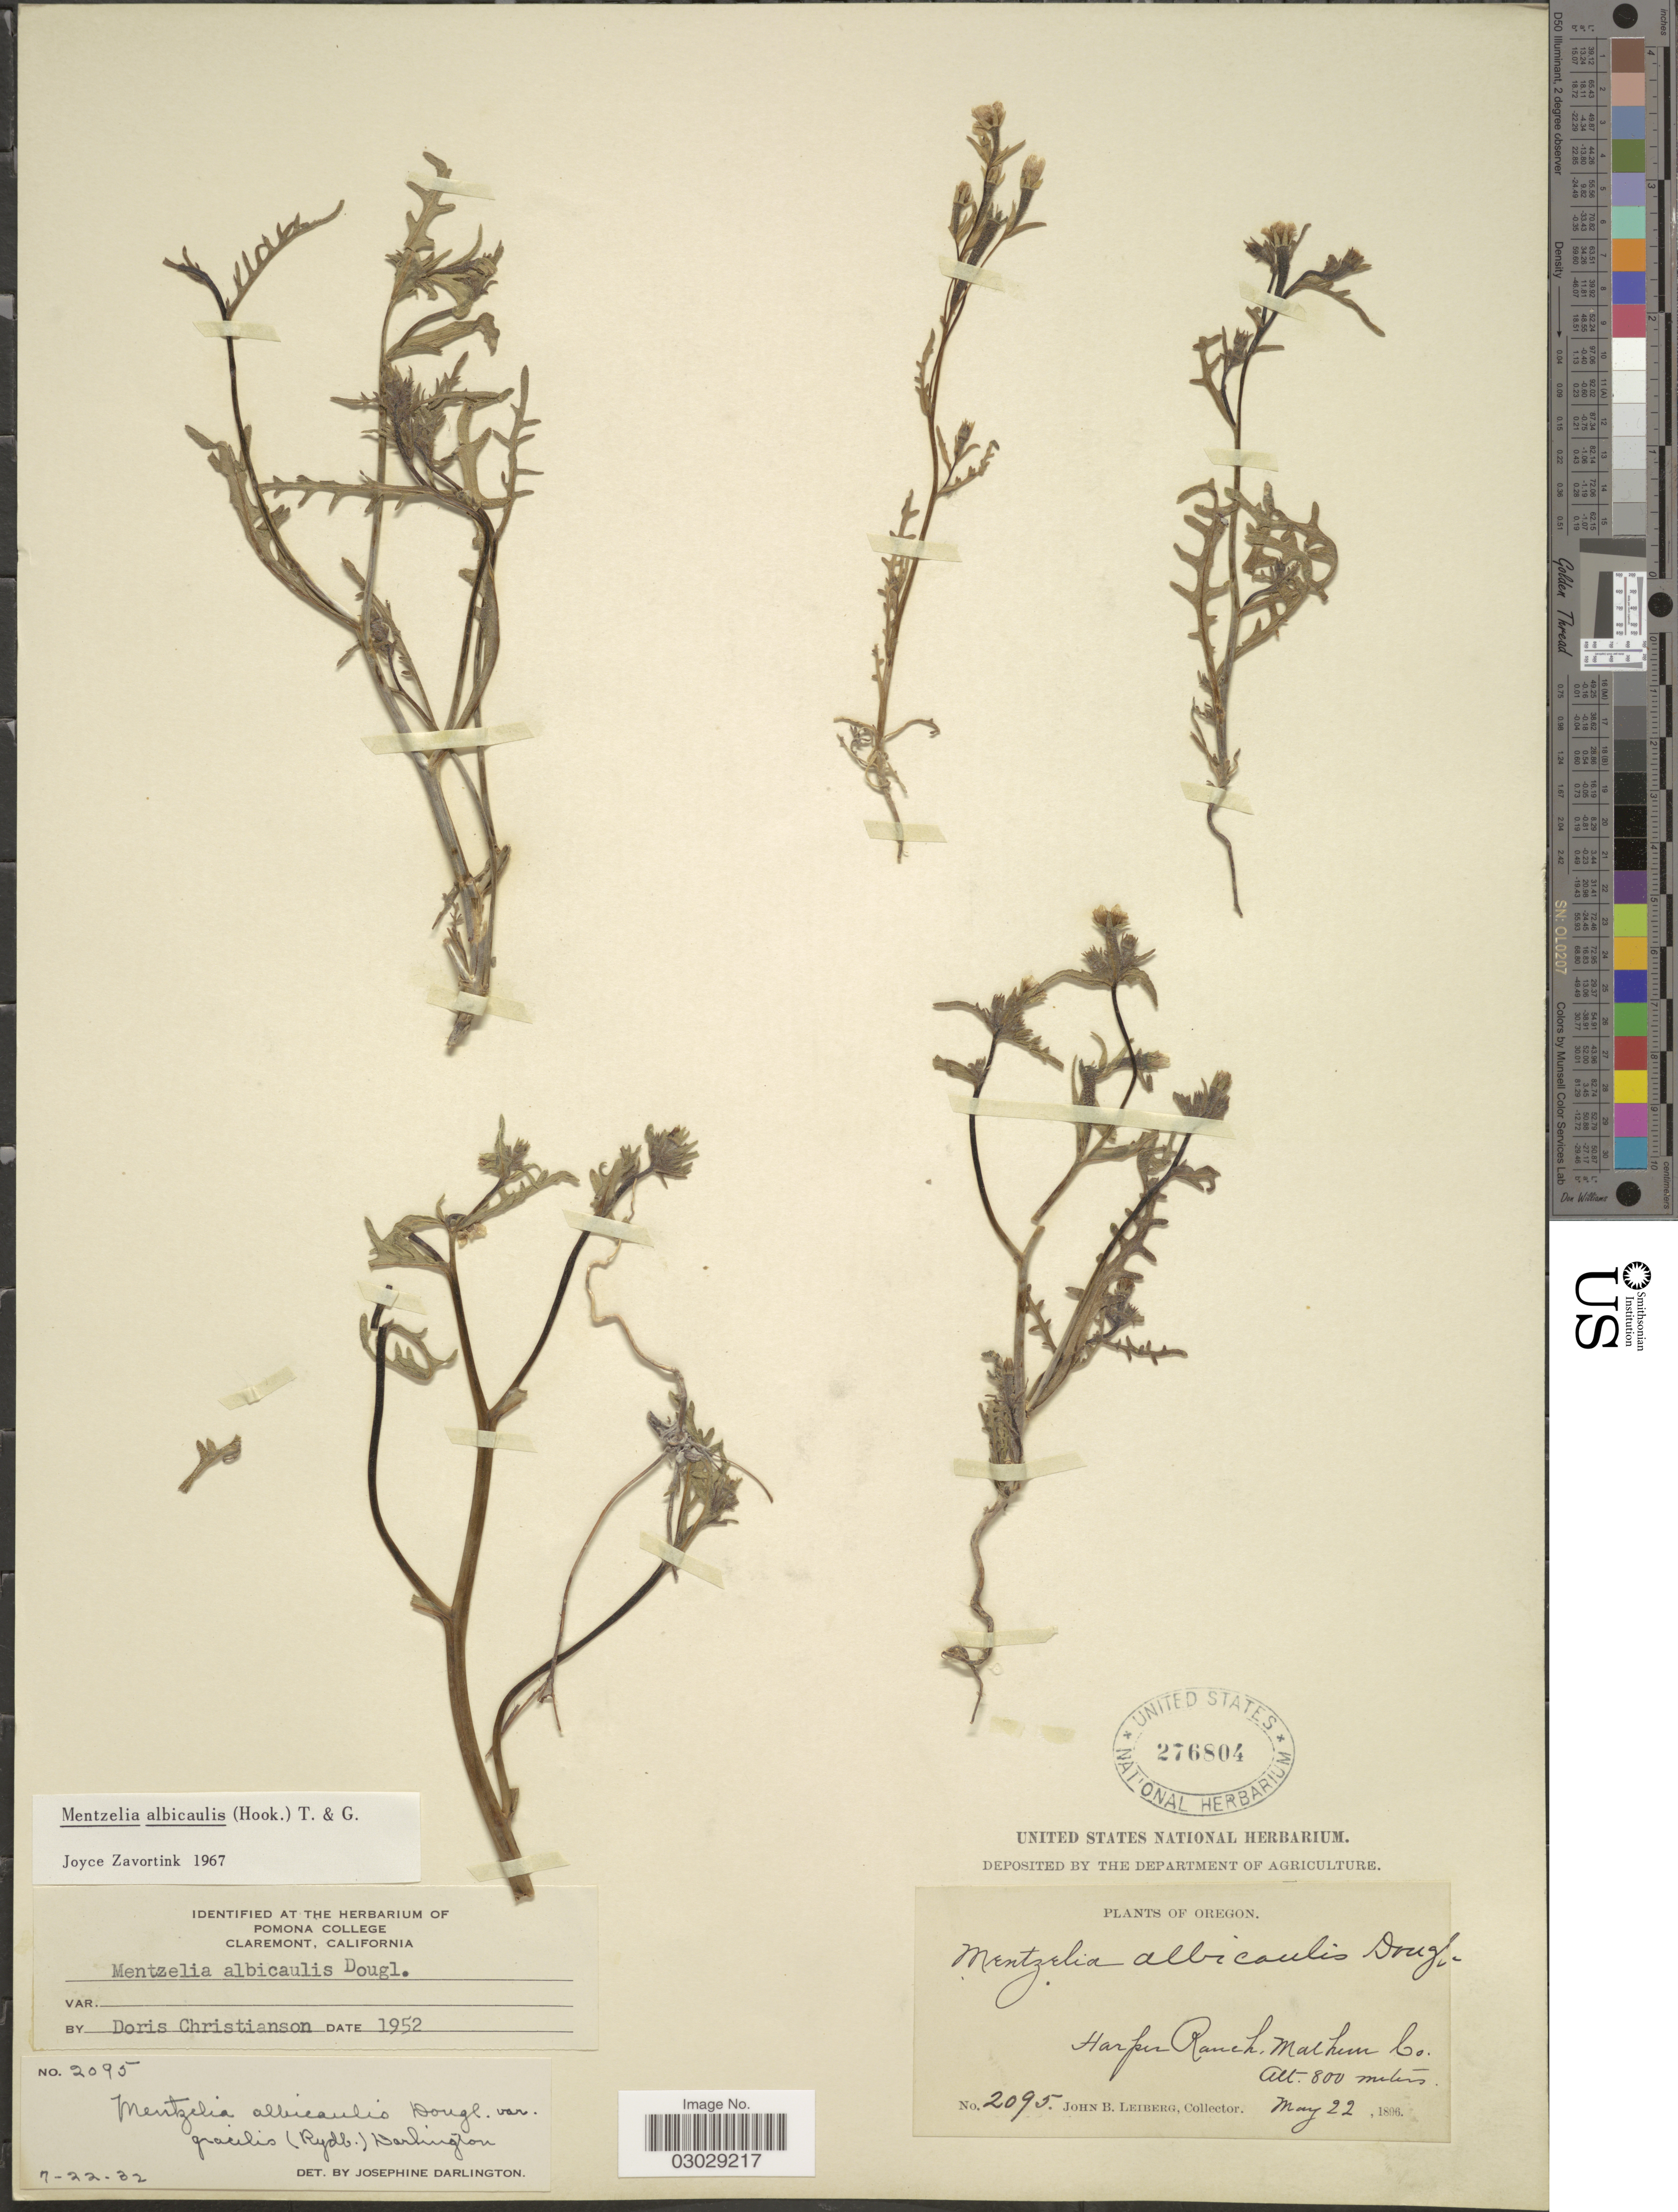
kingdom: Plantae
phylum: Tracheophyta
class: Magnoliopsida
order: Cornales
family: Loasaceae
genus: Mentzelia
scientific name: Mentzelia albicaulis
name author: (Douglas ex Hook.) Douglas ex Torr. & A. Gray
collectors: J. B. Leiberg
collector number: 2095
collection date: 1896-05-22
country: United States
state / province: Oregon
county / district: Malheur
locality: Harper Ranch, Malheur Co.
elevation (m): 800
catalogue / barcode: US 276804